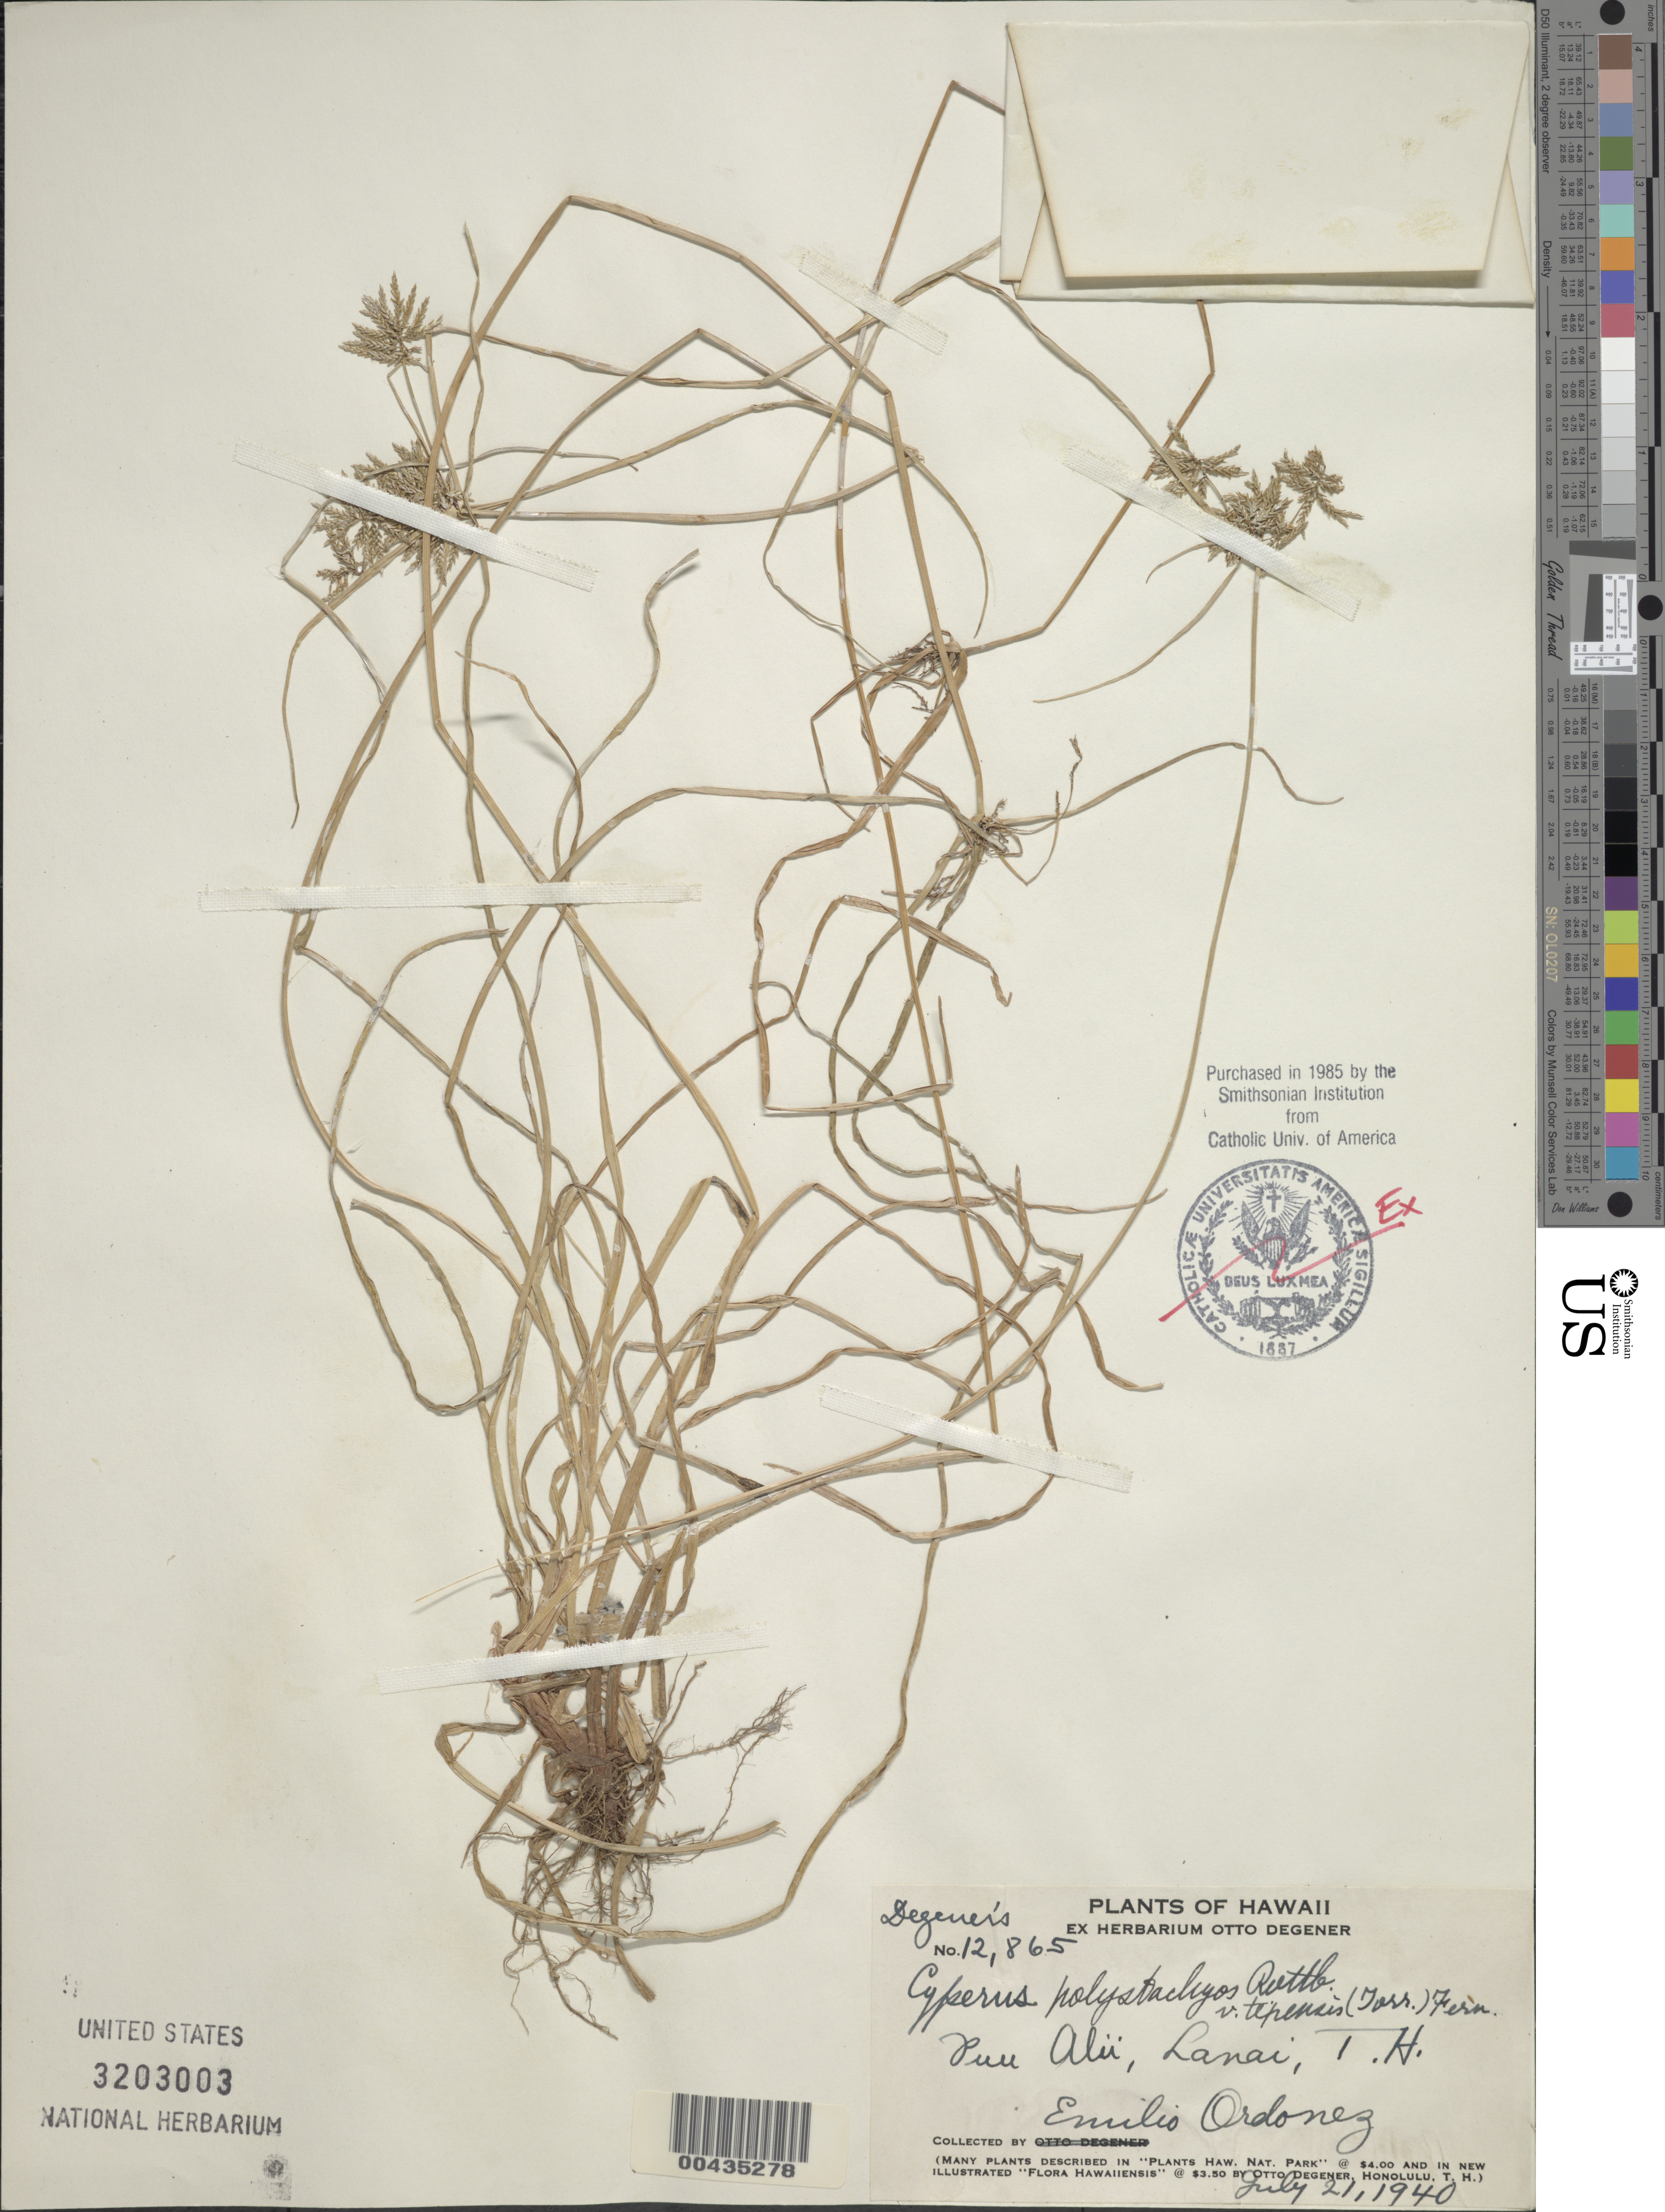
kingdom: Plantae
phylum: Tracheophyta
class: Liliopsida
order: Poales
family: Cyperaceae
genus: Cyperus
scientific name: Cyperus polystachyos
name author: Rottb.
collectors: E. Ordonez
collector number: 12865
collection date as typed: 21 Jul 1940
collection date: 1940-07-21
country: United States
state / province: Hawaii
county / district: Maui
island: Lana'i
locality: Puu Alii, Lanai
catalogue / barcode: US 3203003